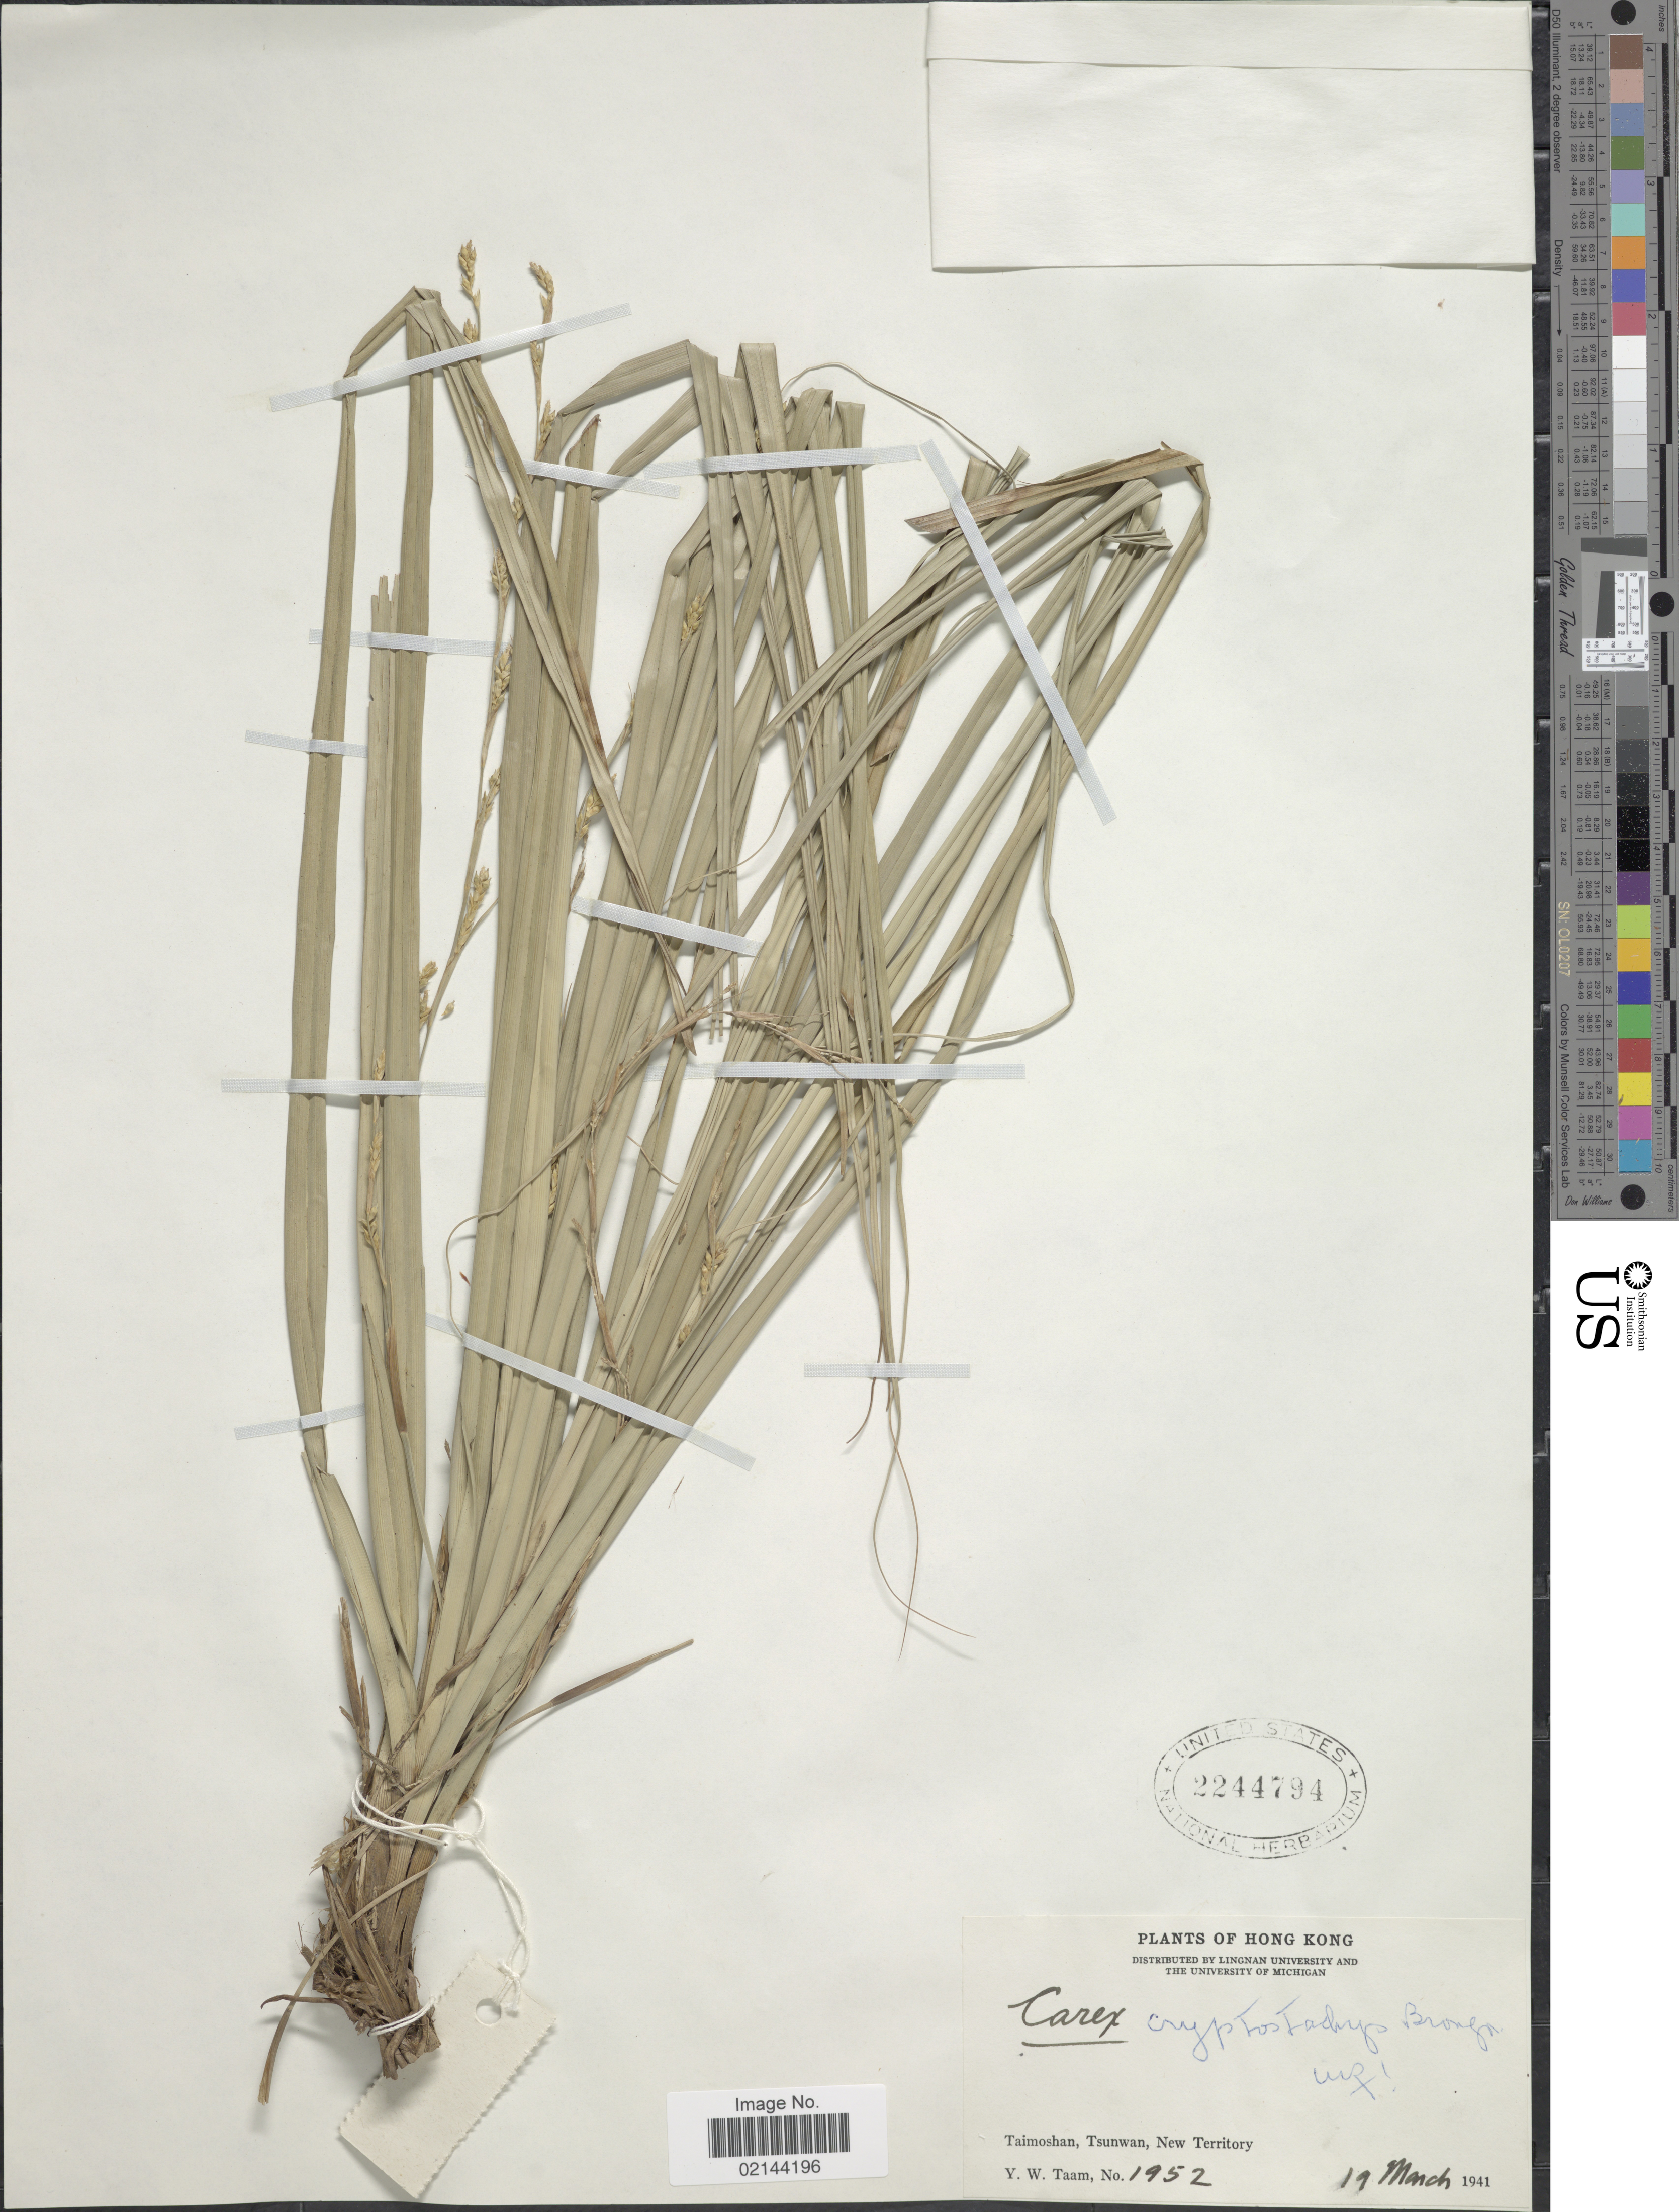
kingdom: Plantae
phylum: Tracheophyta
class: Liliopsida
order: Poales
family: Cyperaceae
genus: Carex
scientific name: Carex cryptostachys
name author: Brongn.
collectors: Y. W. Taam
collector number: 1952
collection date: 1941-03-19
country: China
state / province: Hong Kong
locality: Yaimoshan, Tsunwan, New Territory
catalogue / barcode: US 2244794